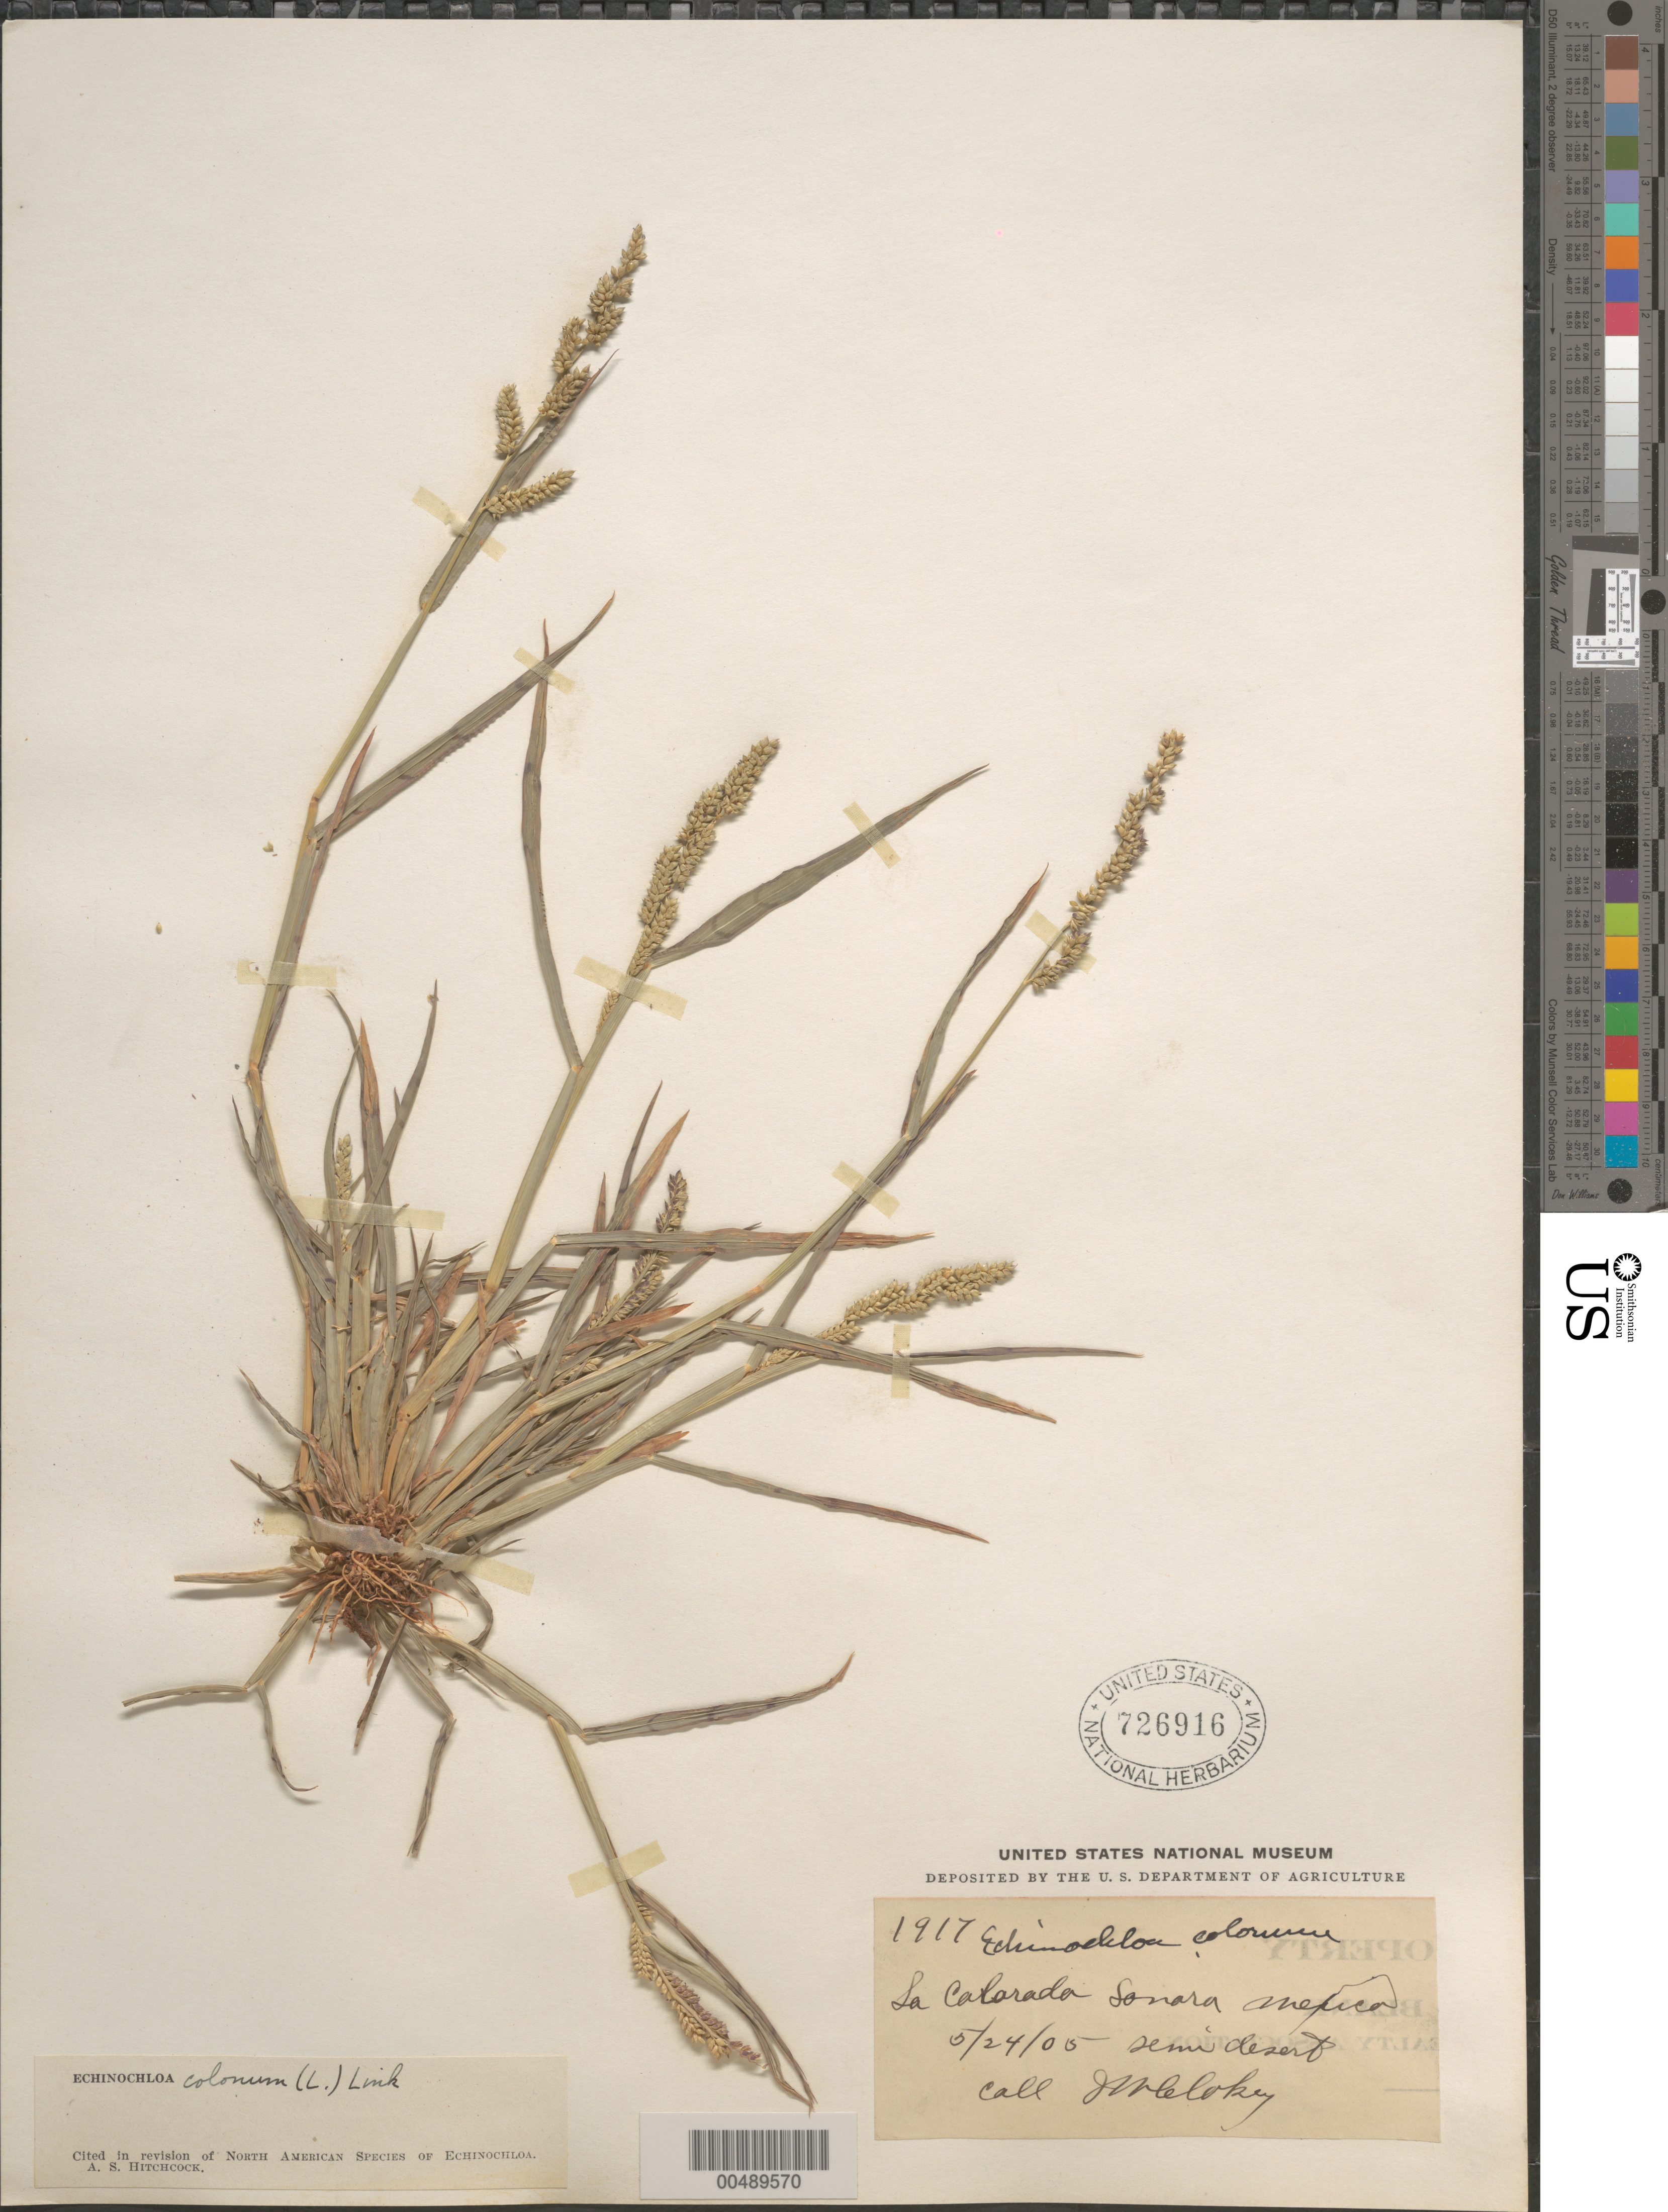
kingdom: Plantae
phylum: Tracheophyta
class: Liliopsida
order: Poales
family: Poaceae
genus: Echinochloa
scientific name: Echinochloa colona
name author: (L.) Link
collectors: I. W. Clokey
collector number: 1917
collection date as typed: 24 May 1905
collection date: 1905-05-24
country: Mexico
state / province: Sonora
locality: La Colorada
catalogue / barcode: US 726916